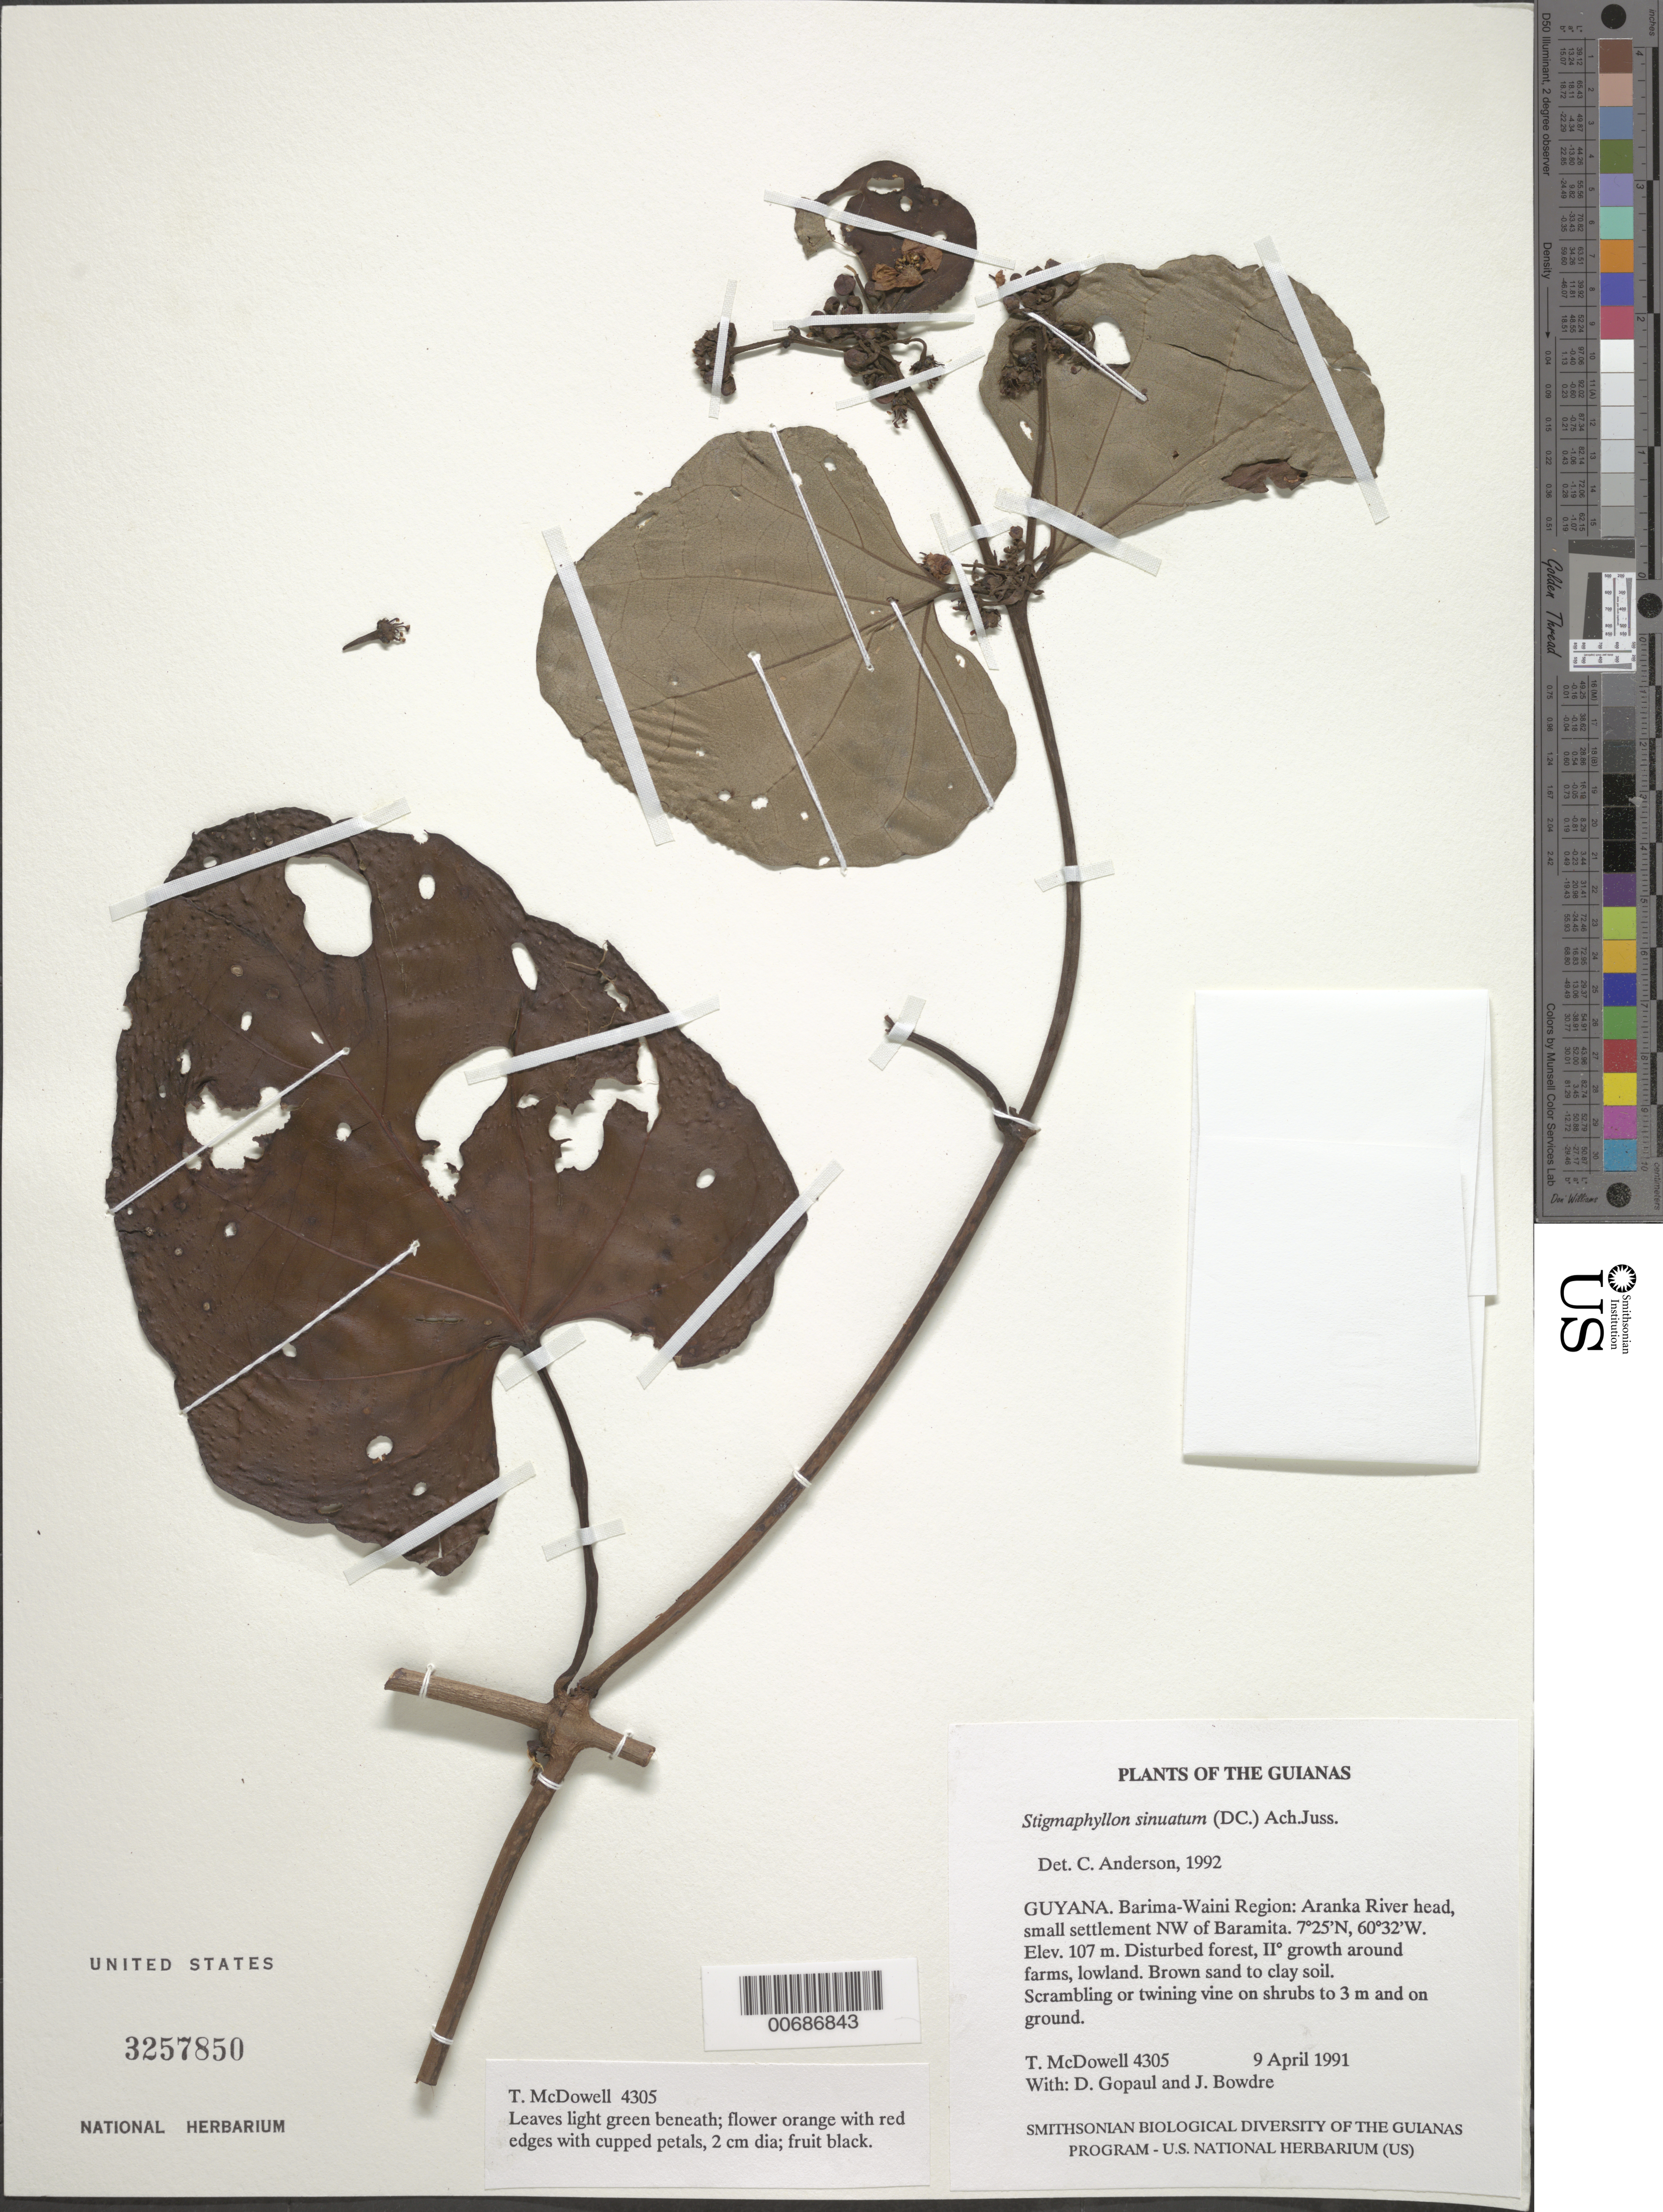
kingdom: Plantae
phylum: Tracheophyta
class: Magnoliopsida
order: Malpighiales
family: Malpighiaceae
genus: Stigmaphyllon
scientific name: Stigmaphyllon sinuatum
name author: (DC.) A. Juss.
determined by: Anderson, C.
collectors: T. McDowell, D. Gopaul & J. Bowdre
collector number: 4305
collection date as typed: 9 April 1991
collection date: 1991-04-09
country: Guyana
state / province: Barima-Waini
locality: Aranka River head, small settlement NW of Baramita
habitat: Disturbed forest, secondary growth around farms, lowland. Brown sand to clay soil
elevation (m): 107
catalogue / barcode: US 3257850